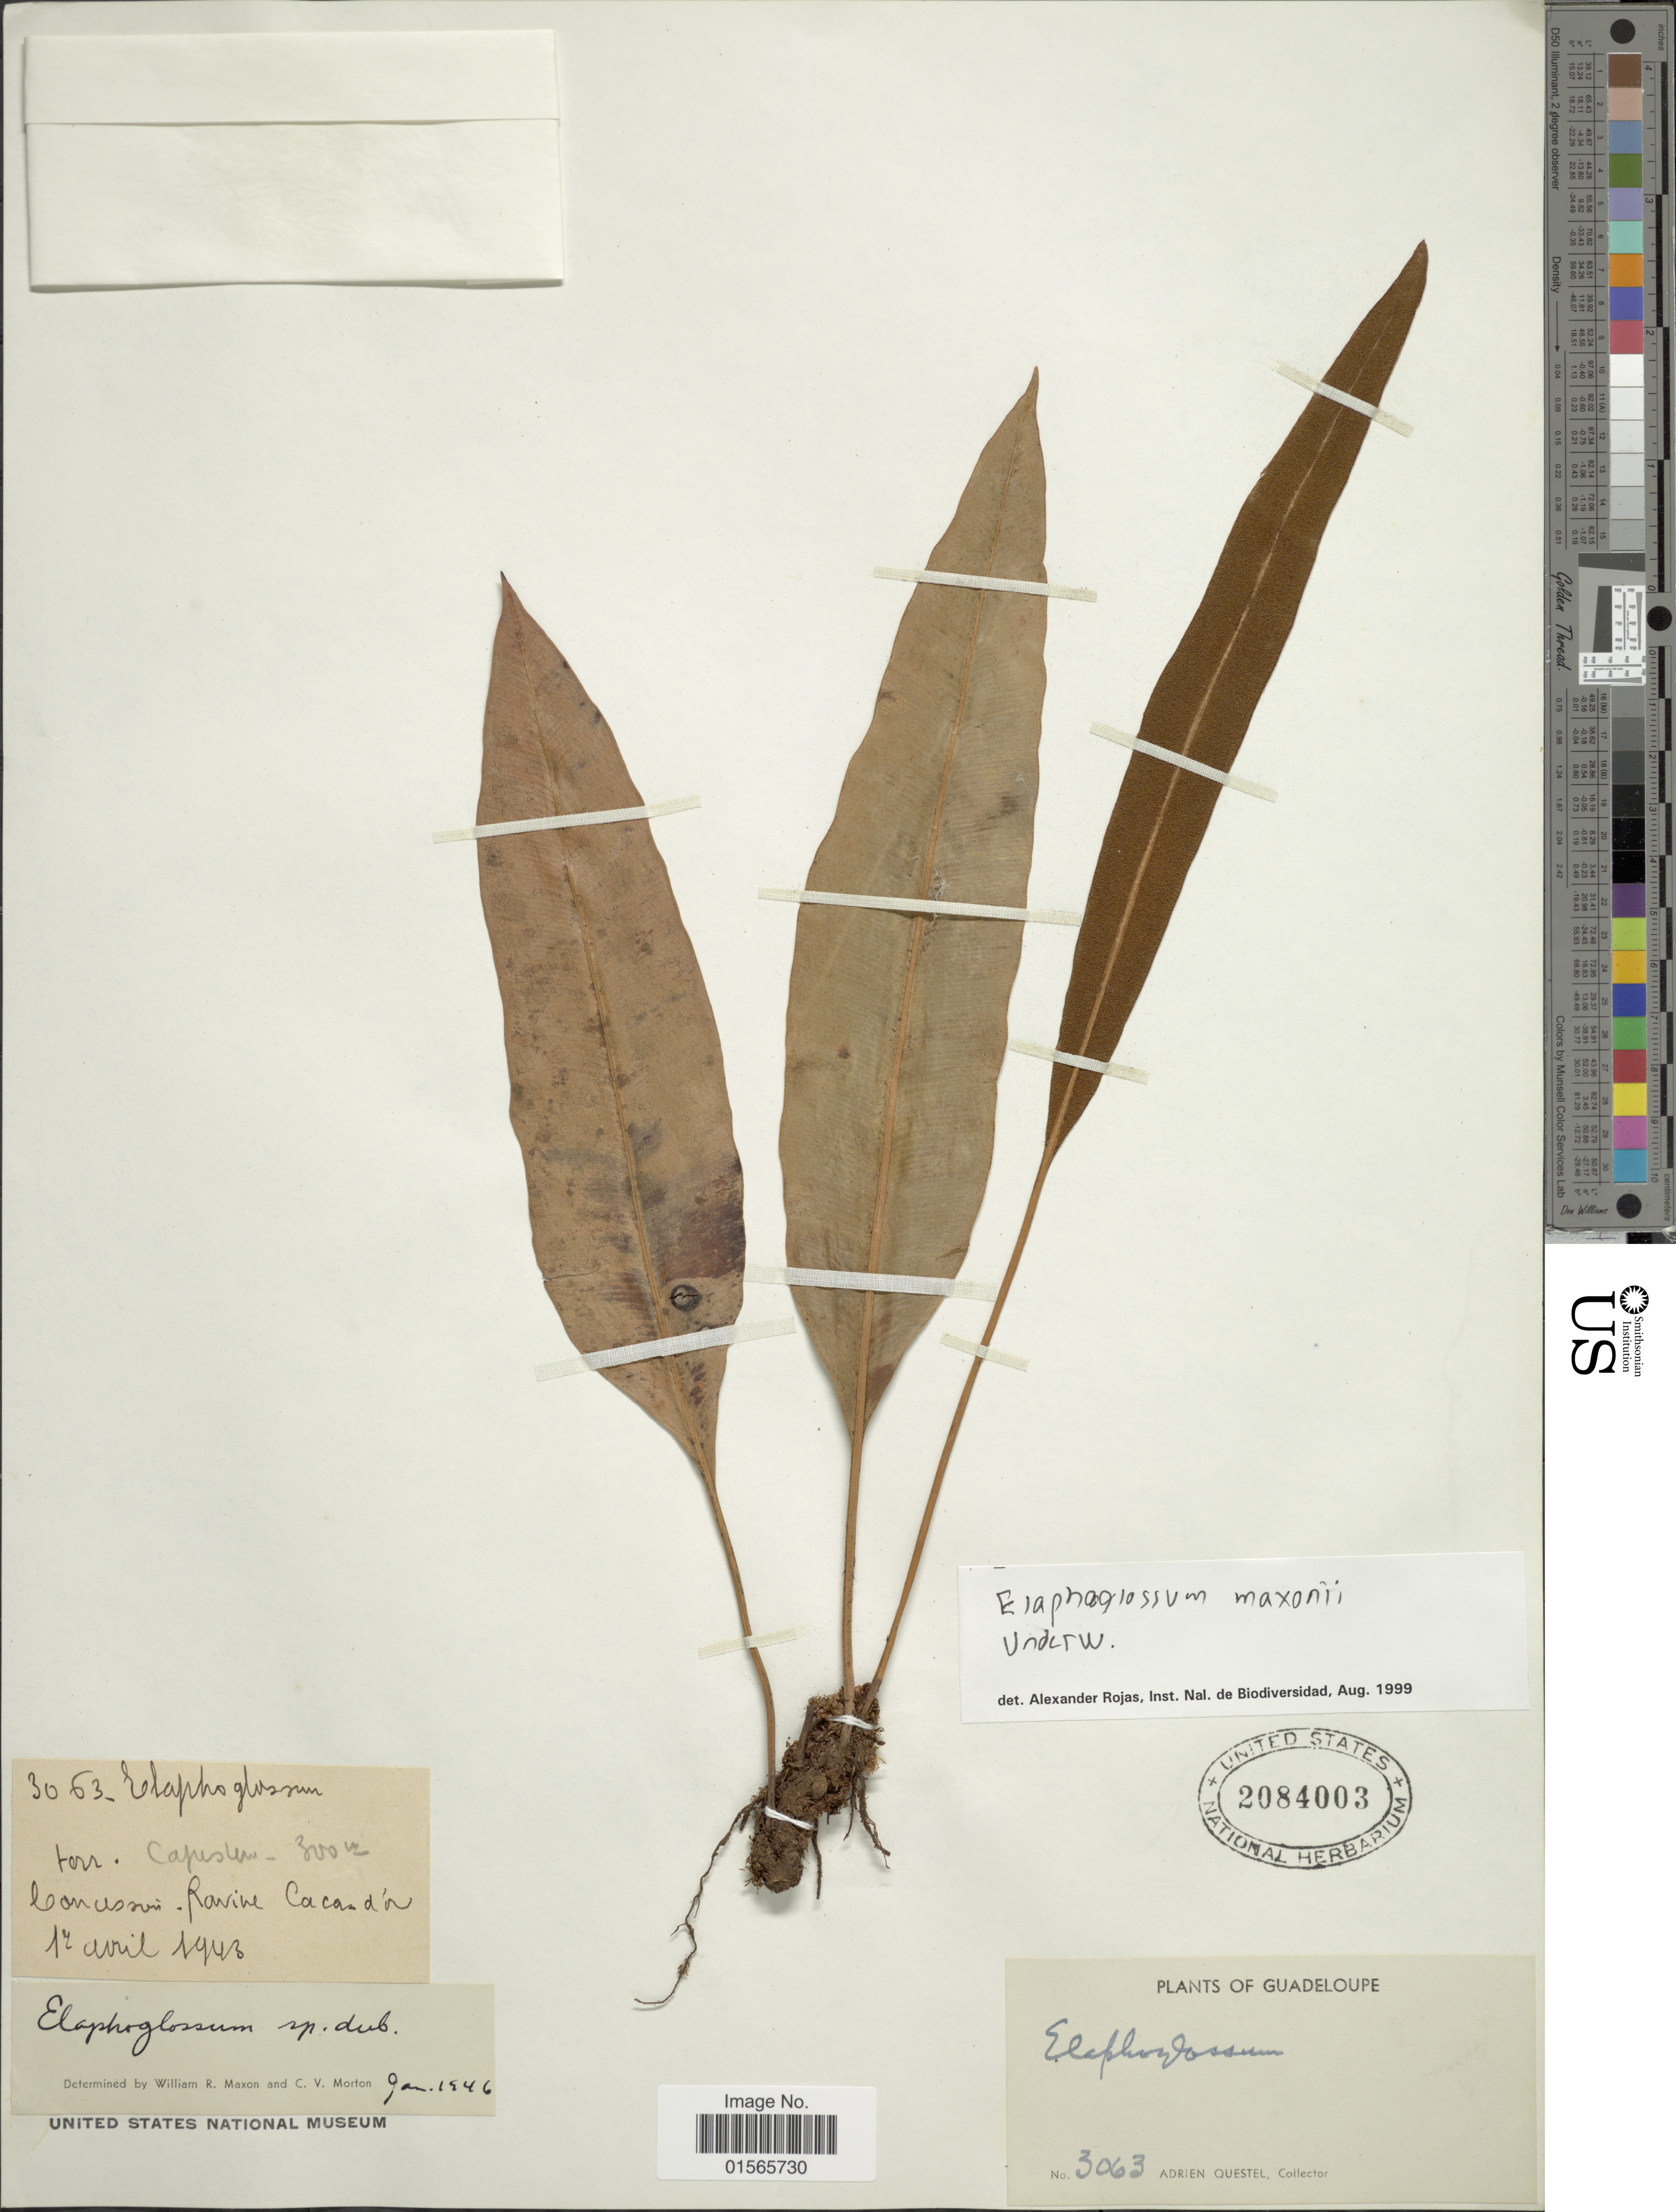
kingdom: Plantae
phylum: Tracheophyta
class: Polypodiopsida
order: Polypodiales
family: Dryopteridaceae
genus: Elaphoglossum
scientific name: Elaphoglossum maxonii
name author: Underw. ex C.V. Morton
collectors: A. Questel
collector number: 3063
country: Guadeloupe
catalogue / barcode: US 2084003